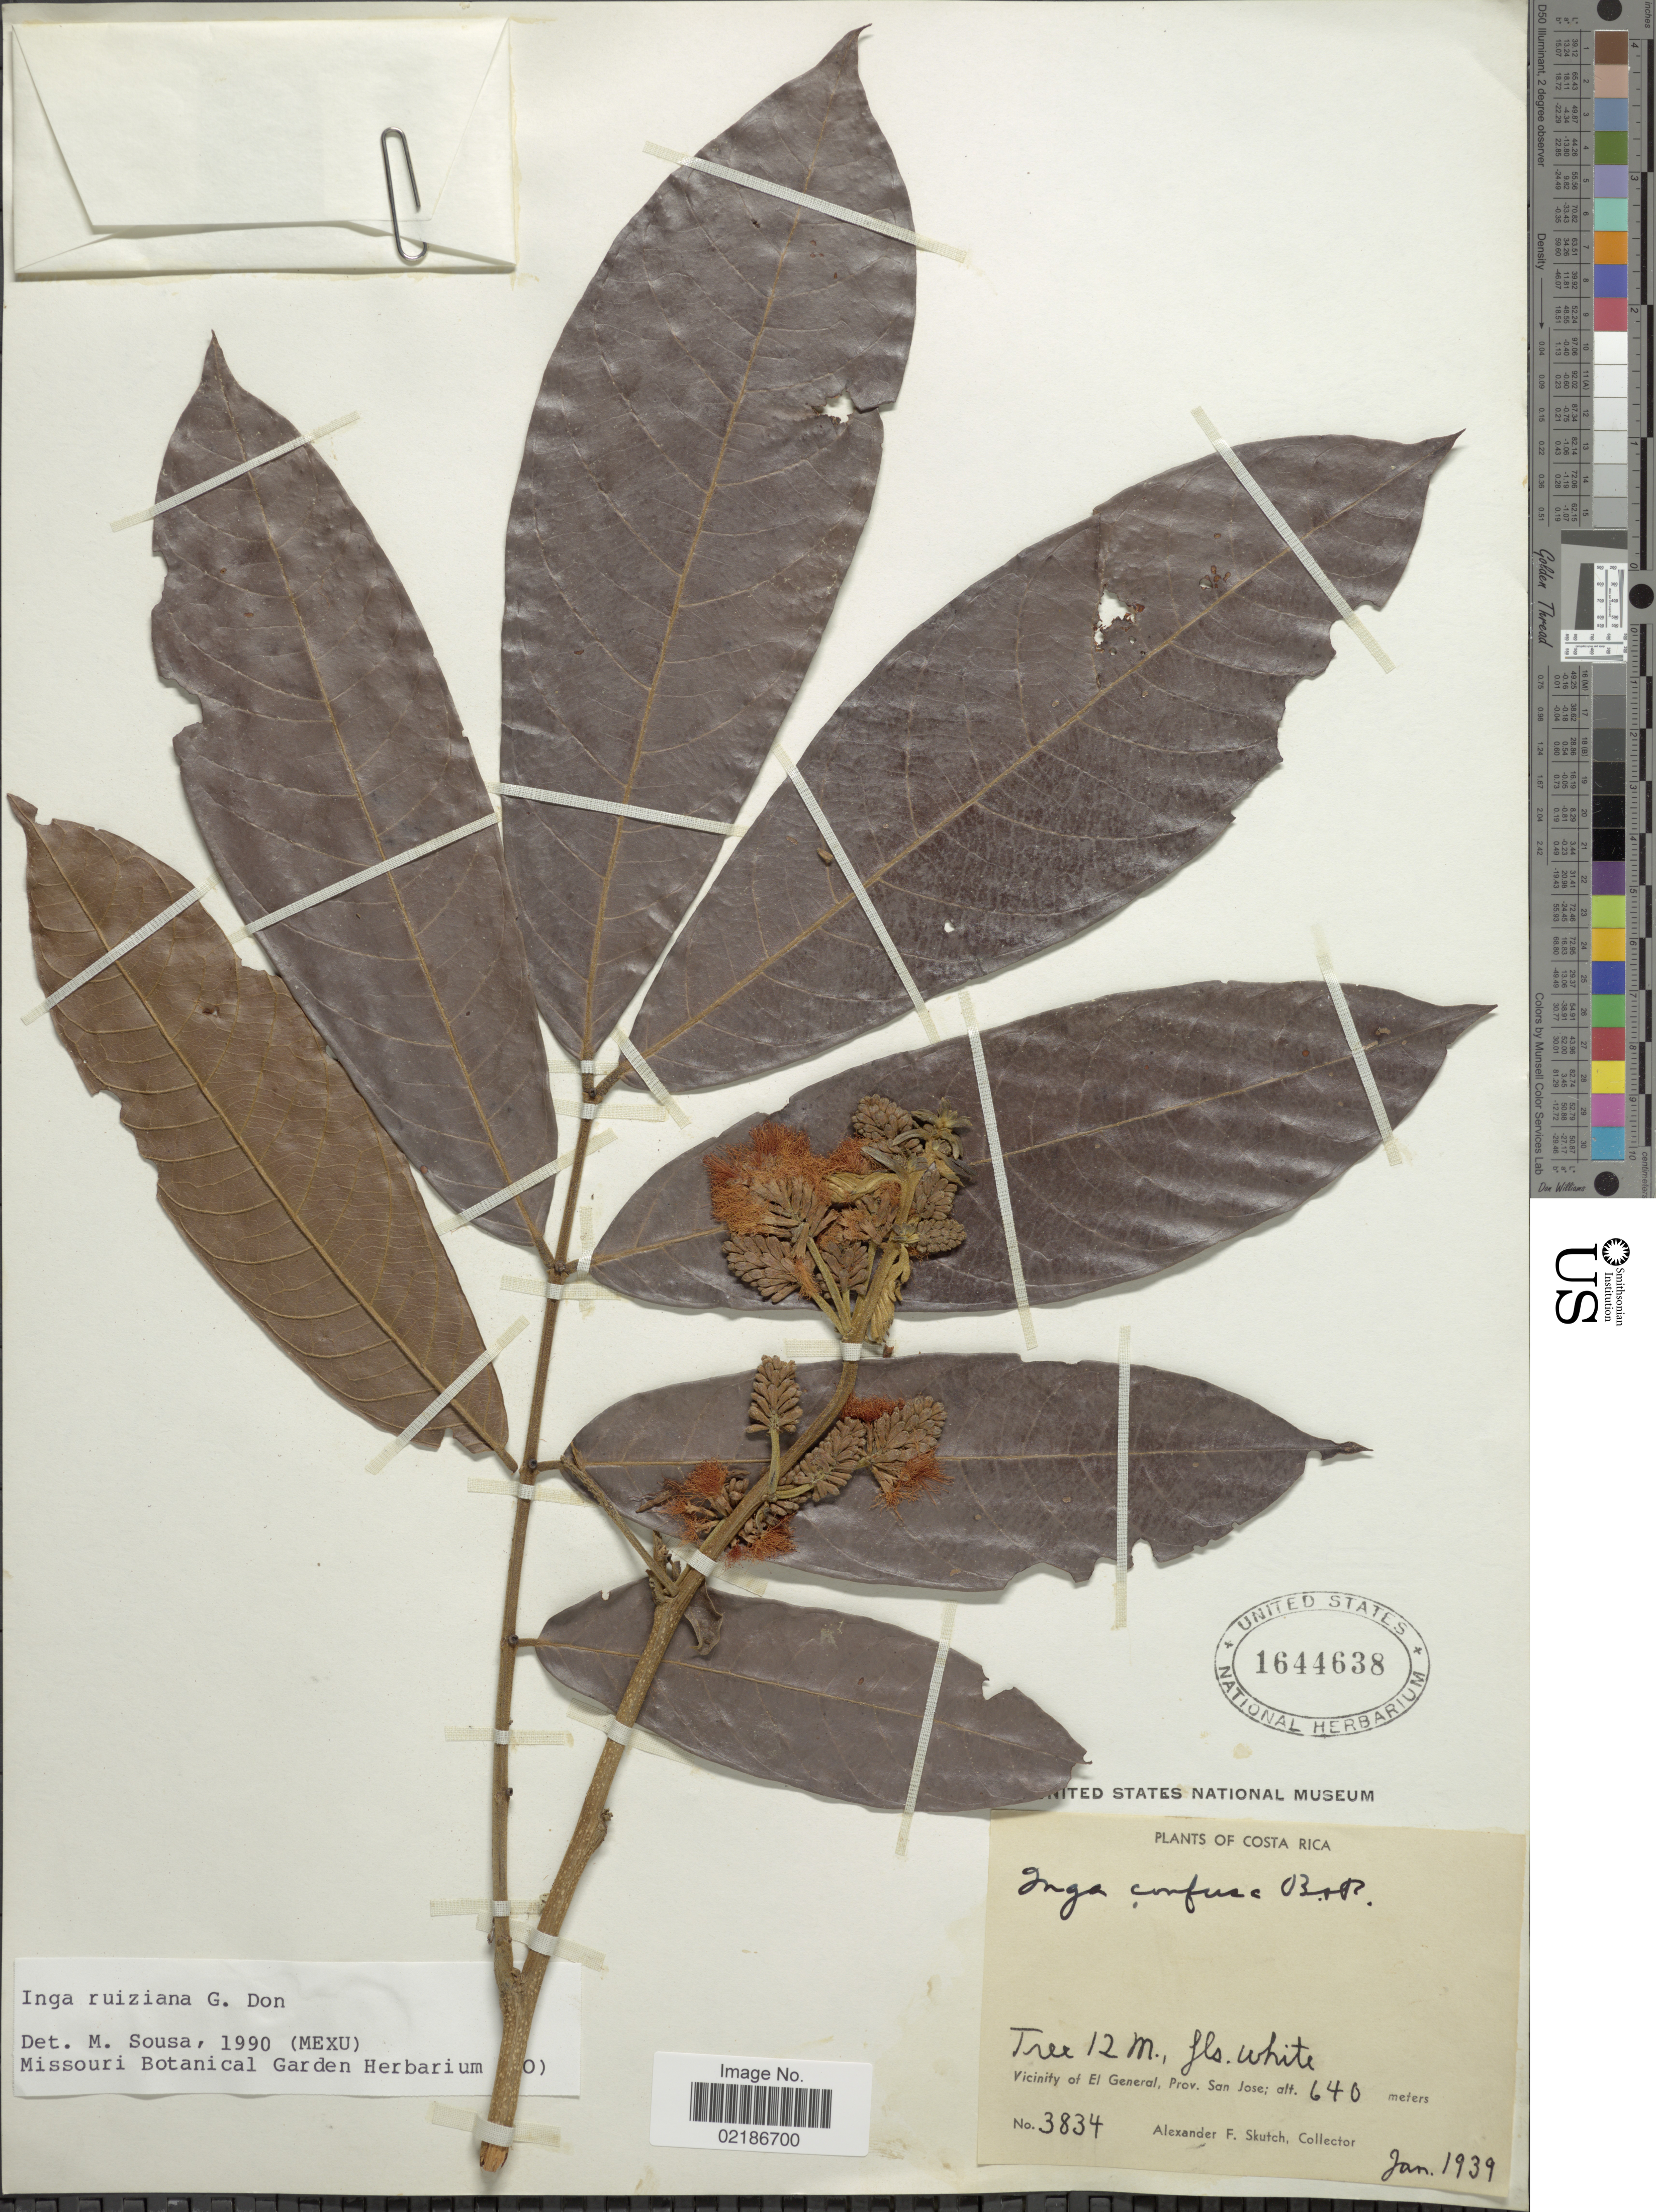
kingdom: Plantae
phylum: Tracheophyta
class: Magnoliopsida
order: Fabales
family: Fabaceae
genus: Inga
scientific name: Inga ruiziana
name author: G. Don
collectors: A. F. Skutch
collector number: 3834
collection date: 1939-01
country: Costa Rica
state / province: San José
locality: Vicinity of El General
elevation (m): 640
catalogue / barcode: US 1644638